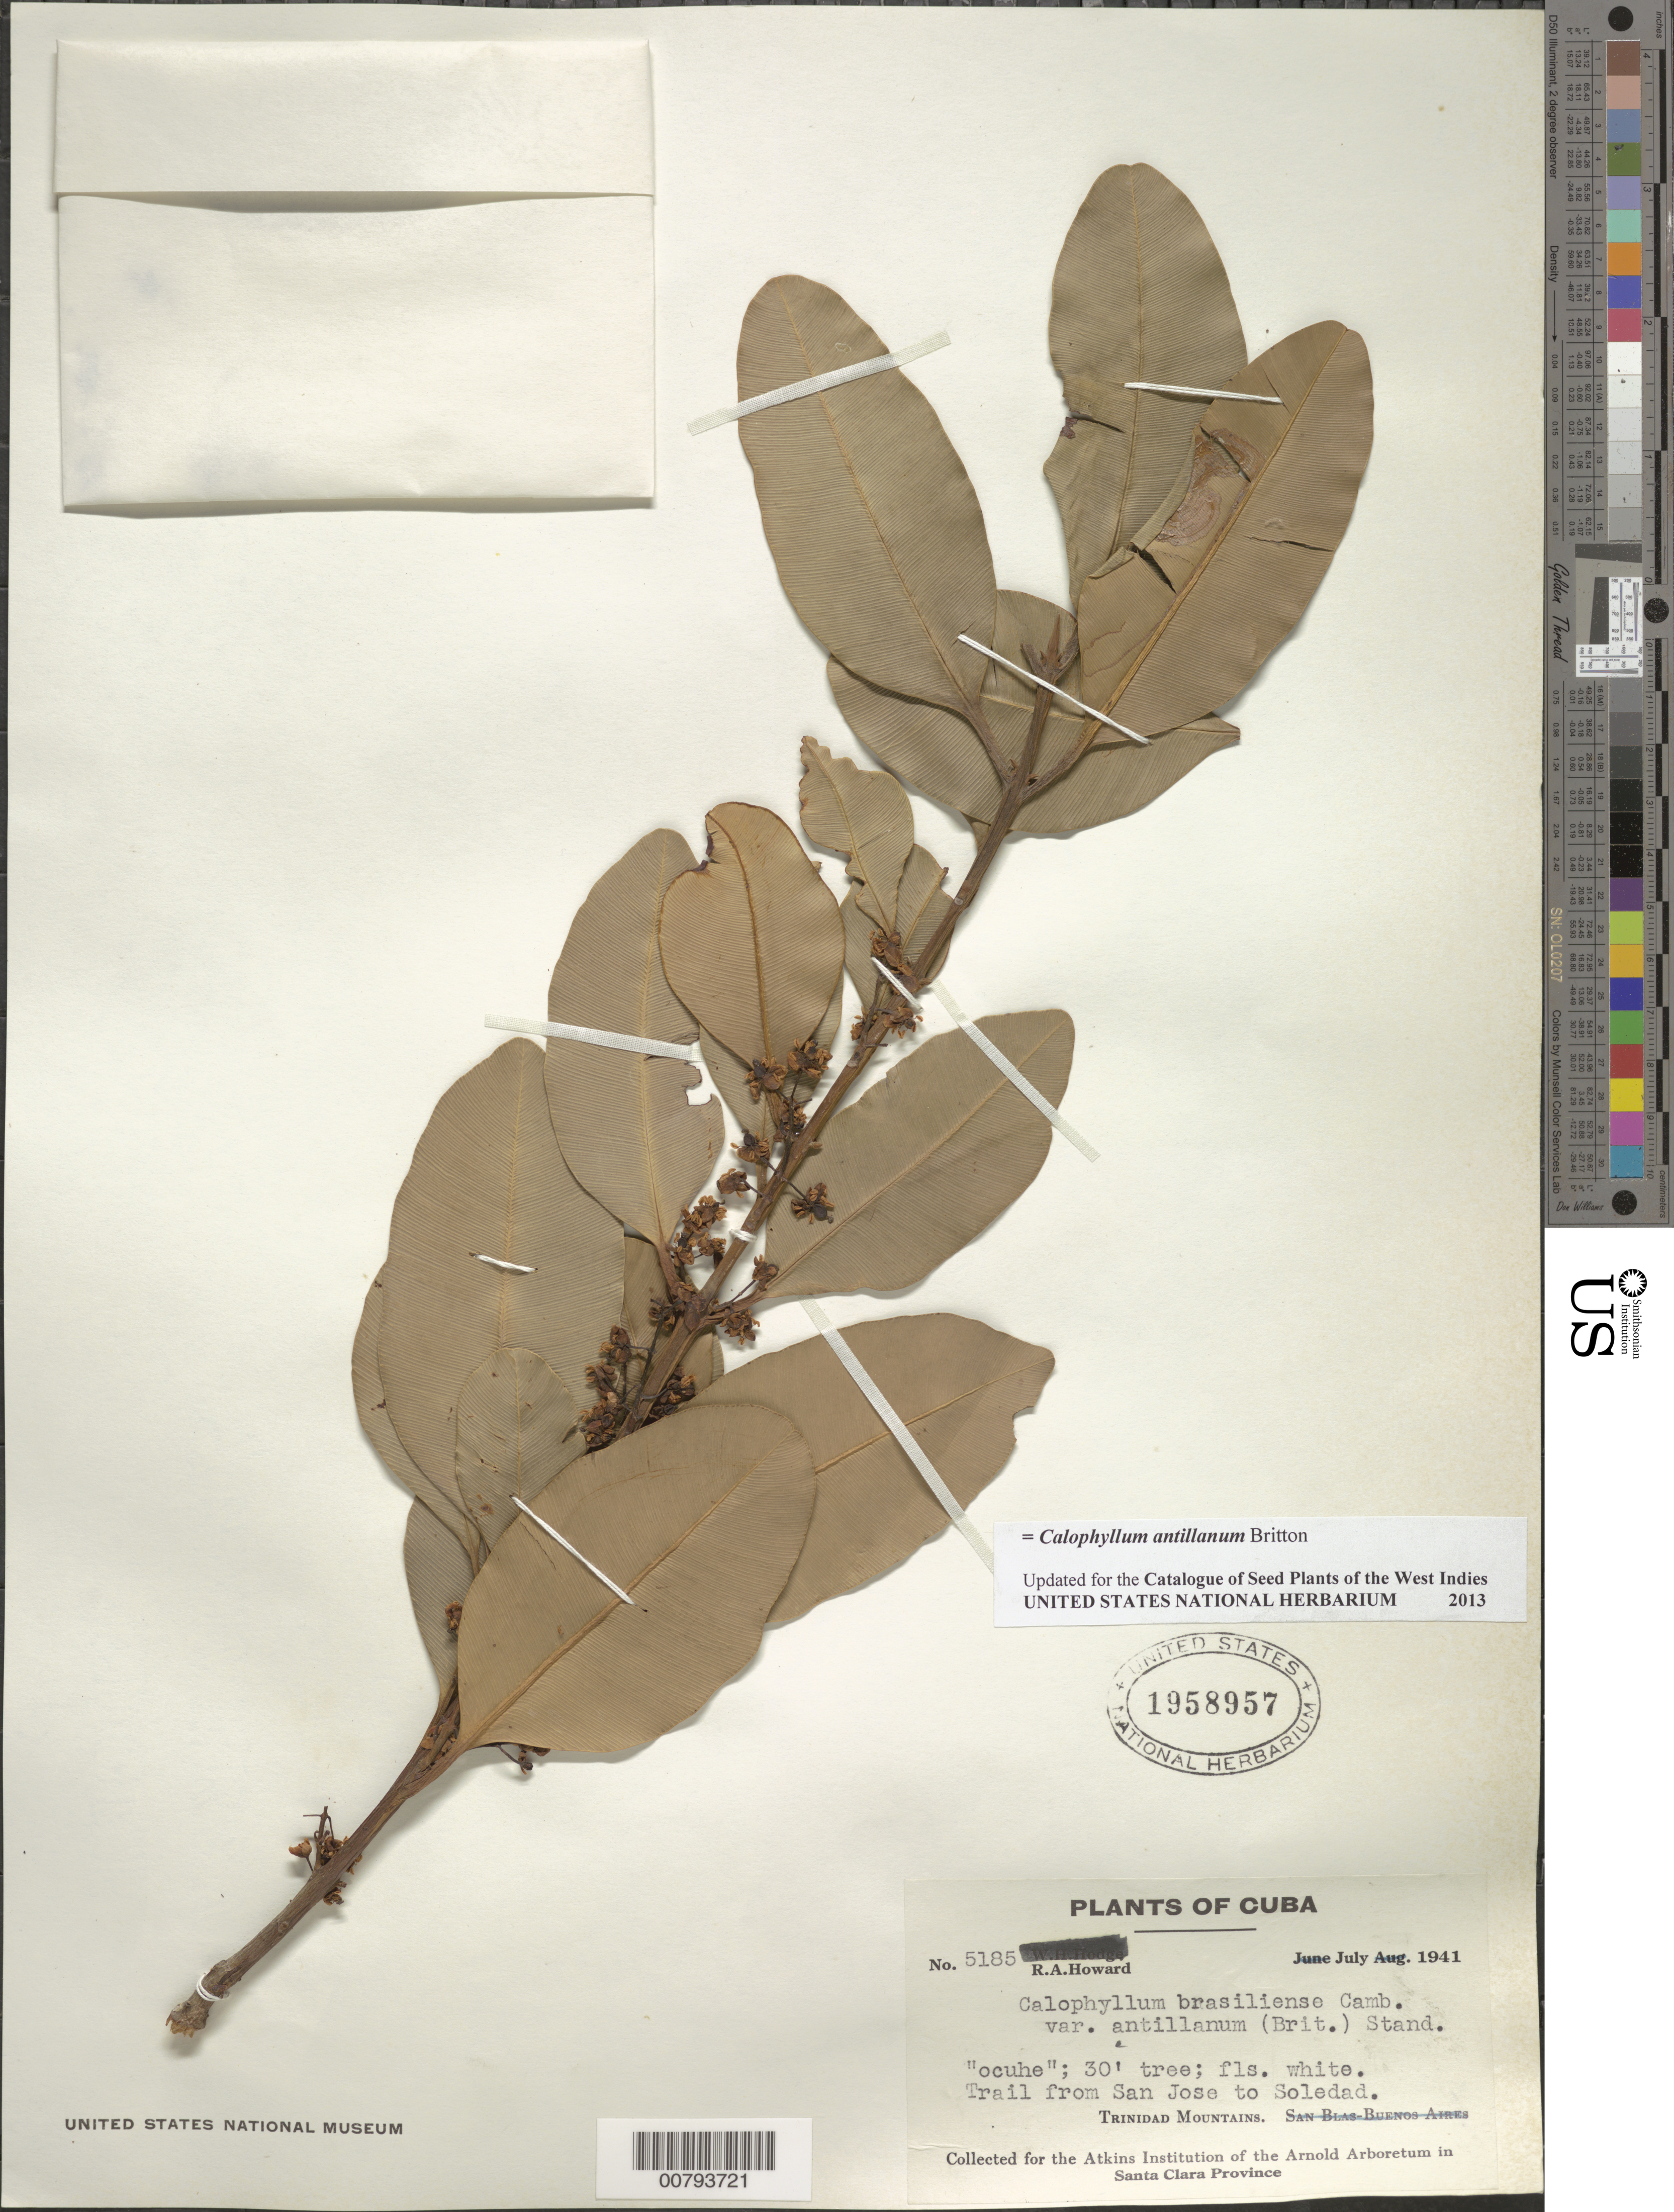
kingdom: Plantae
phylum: Tracheophyta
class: Magnoliopsida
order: Malpighiales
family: Calophyllaceae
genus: Calophyllum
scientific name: Calophyllum antillanum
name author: Britton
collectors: R. A. Howard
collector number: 5185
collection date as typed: Jul 1941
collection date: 1941-07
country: Cuba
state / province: Santa Clara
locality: Trinidad Mountains; trail from San Jose to Soledad.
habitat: Mountain trail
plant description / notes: Common name: Ocuhe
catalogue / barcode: US 1958957